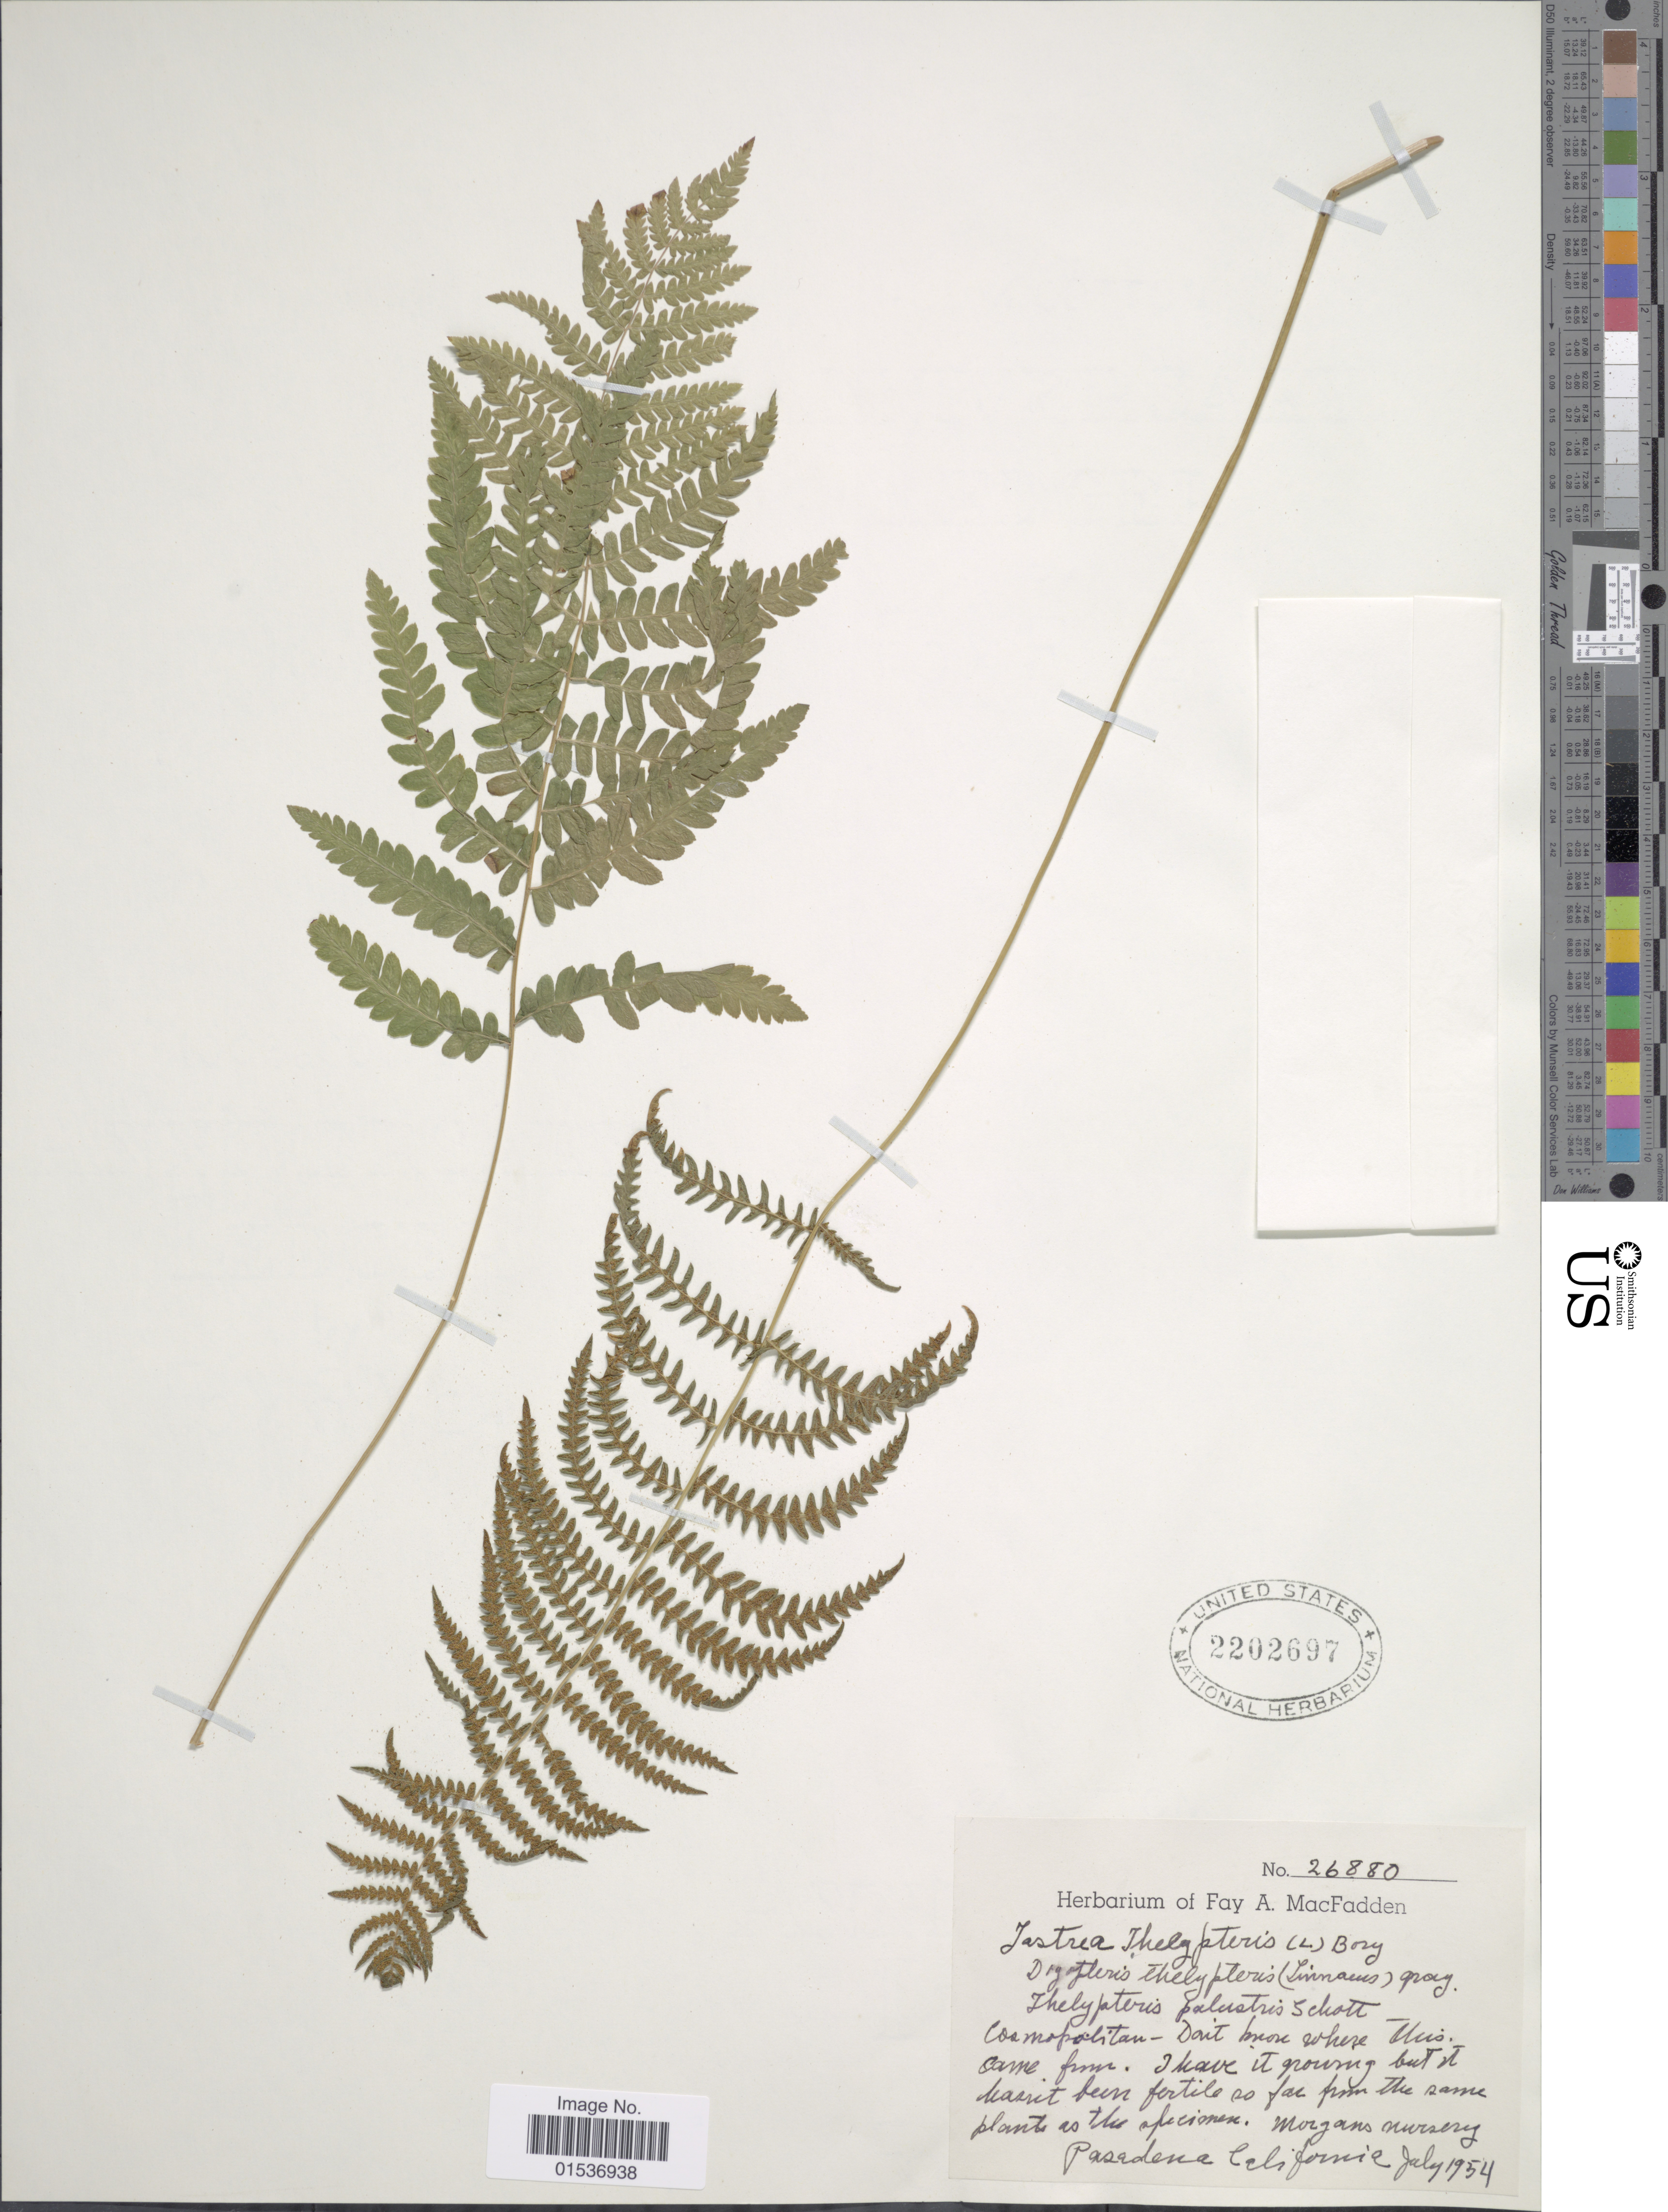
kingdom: Plantae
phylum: Tracheophyta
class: Polypodiopsida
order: Polypodiales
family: Thelypteridaceae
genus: Thelypteris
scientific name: Thelypteris palustris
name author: (Salisb.) Schott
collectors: ex herb. Fay A. MacFadden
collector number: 26880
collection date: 1954-07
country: United States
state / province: California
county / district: Los Angeles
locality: Morgans Nursery, Pasadena California.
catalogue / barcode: US 2202697